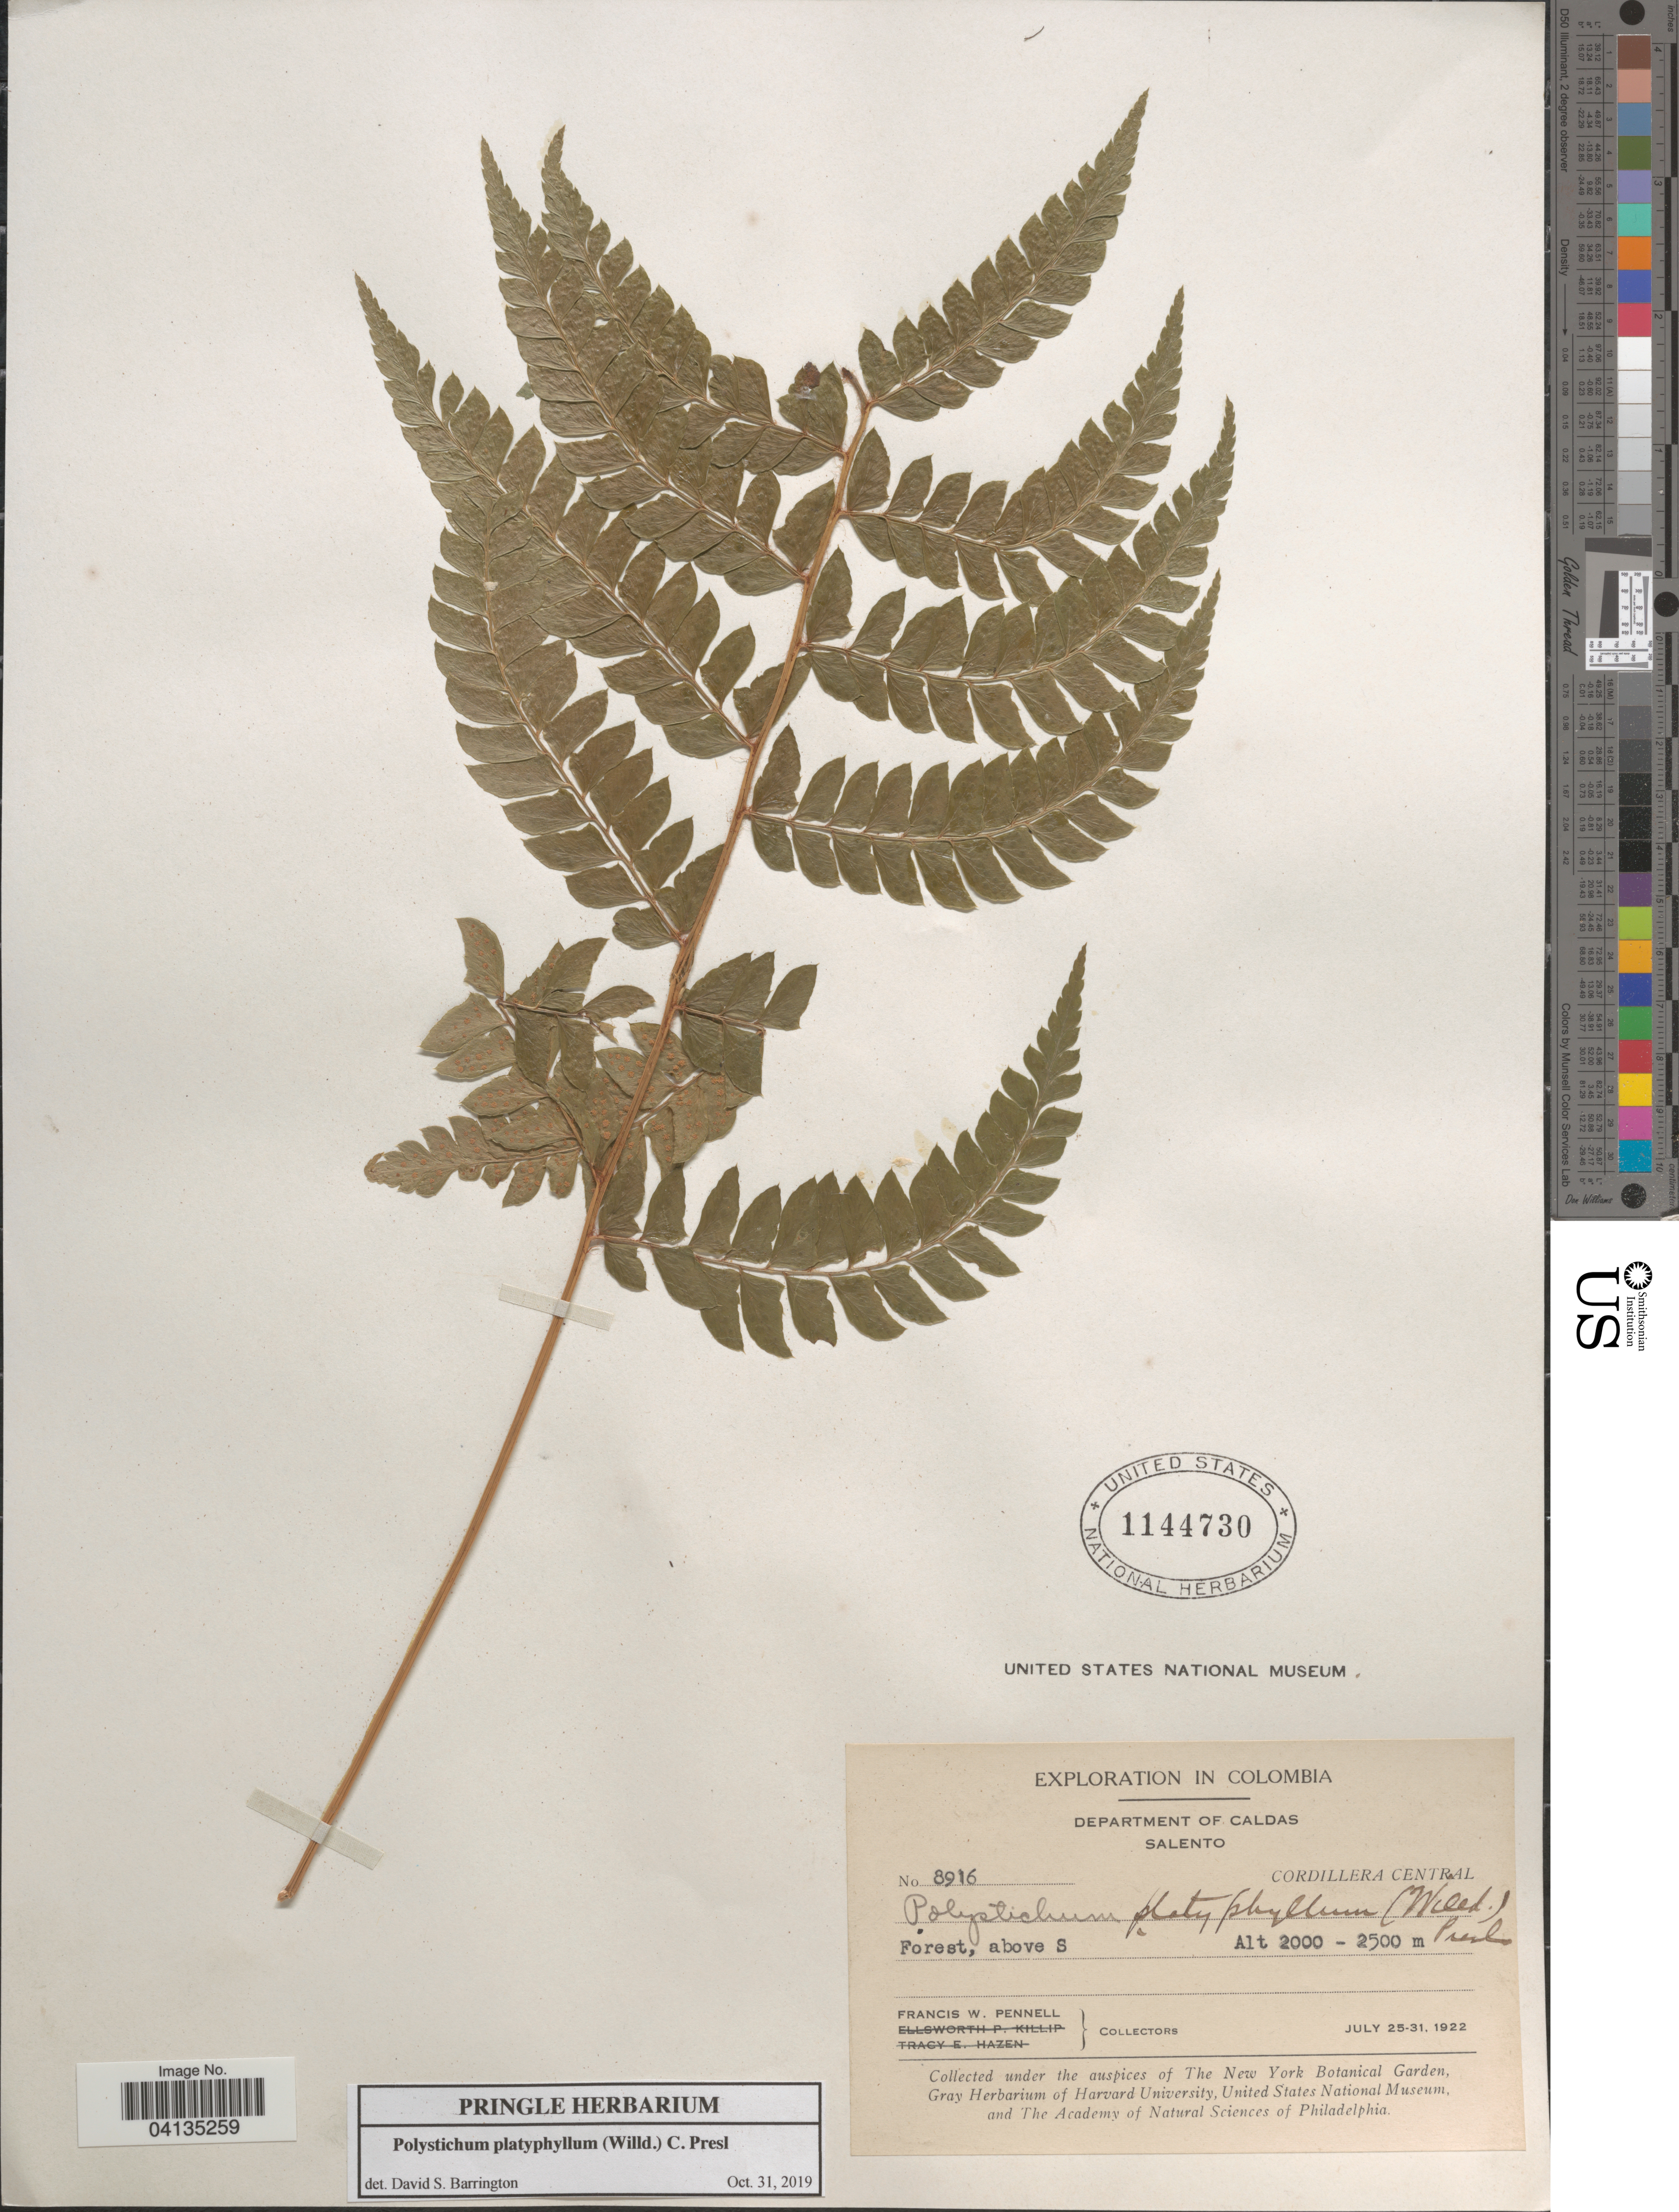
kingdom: Plantae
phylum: Tracheophyta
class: Polypodiopsida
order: Polypodiales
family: Dryopteridaceae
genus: Polystichum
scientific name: Polystichum platyphyllum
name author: (Willd.) C. Presl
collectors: F. W. Pennell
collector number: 8916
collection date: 1922-07-25/1922-07-31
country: Colombia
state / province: Caldas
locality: Exploration in Colombia. Department of Caldas. Salento. Cordillera Central.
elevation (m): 2000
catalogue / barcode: US 1144730